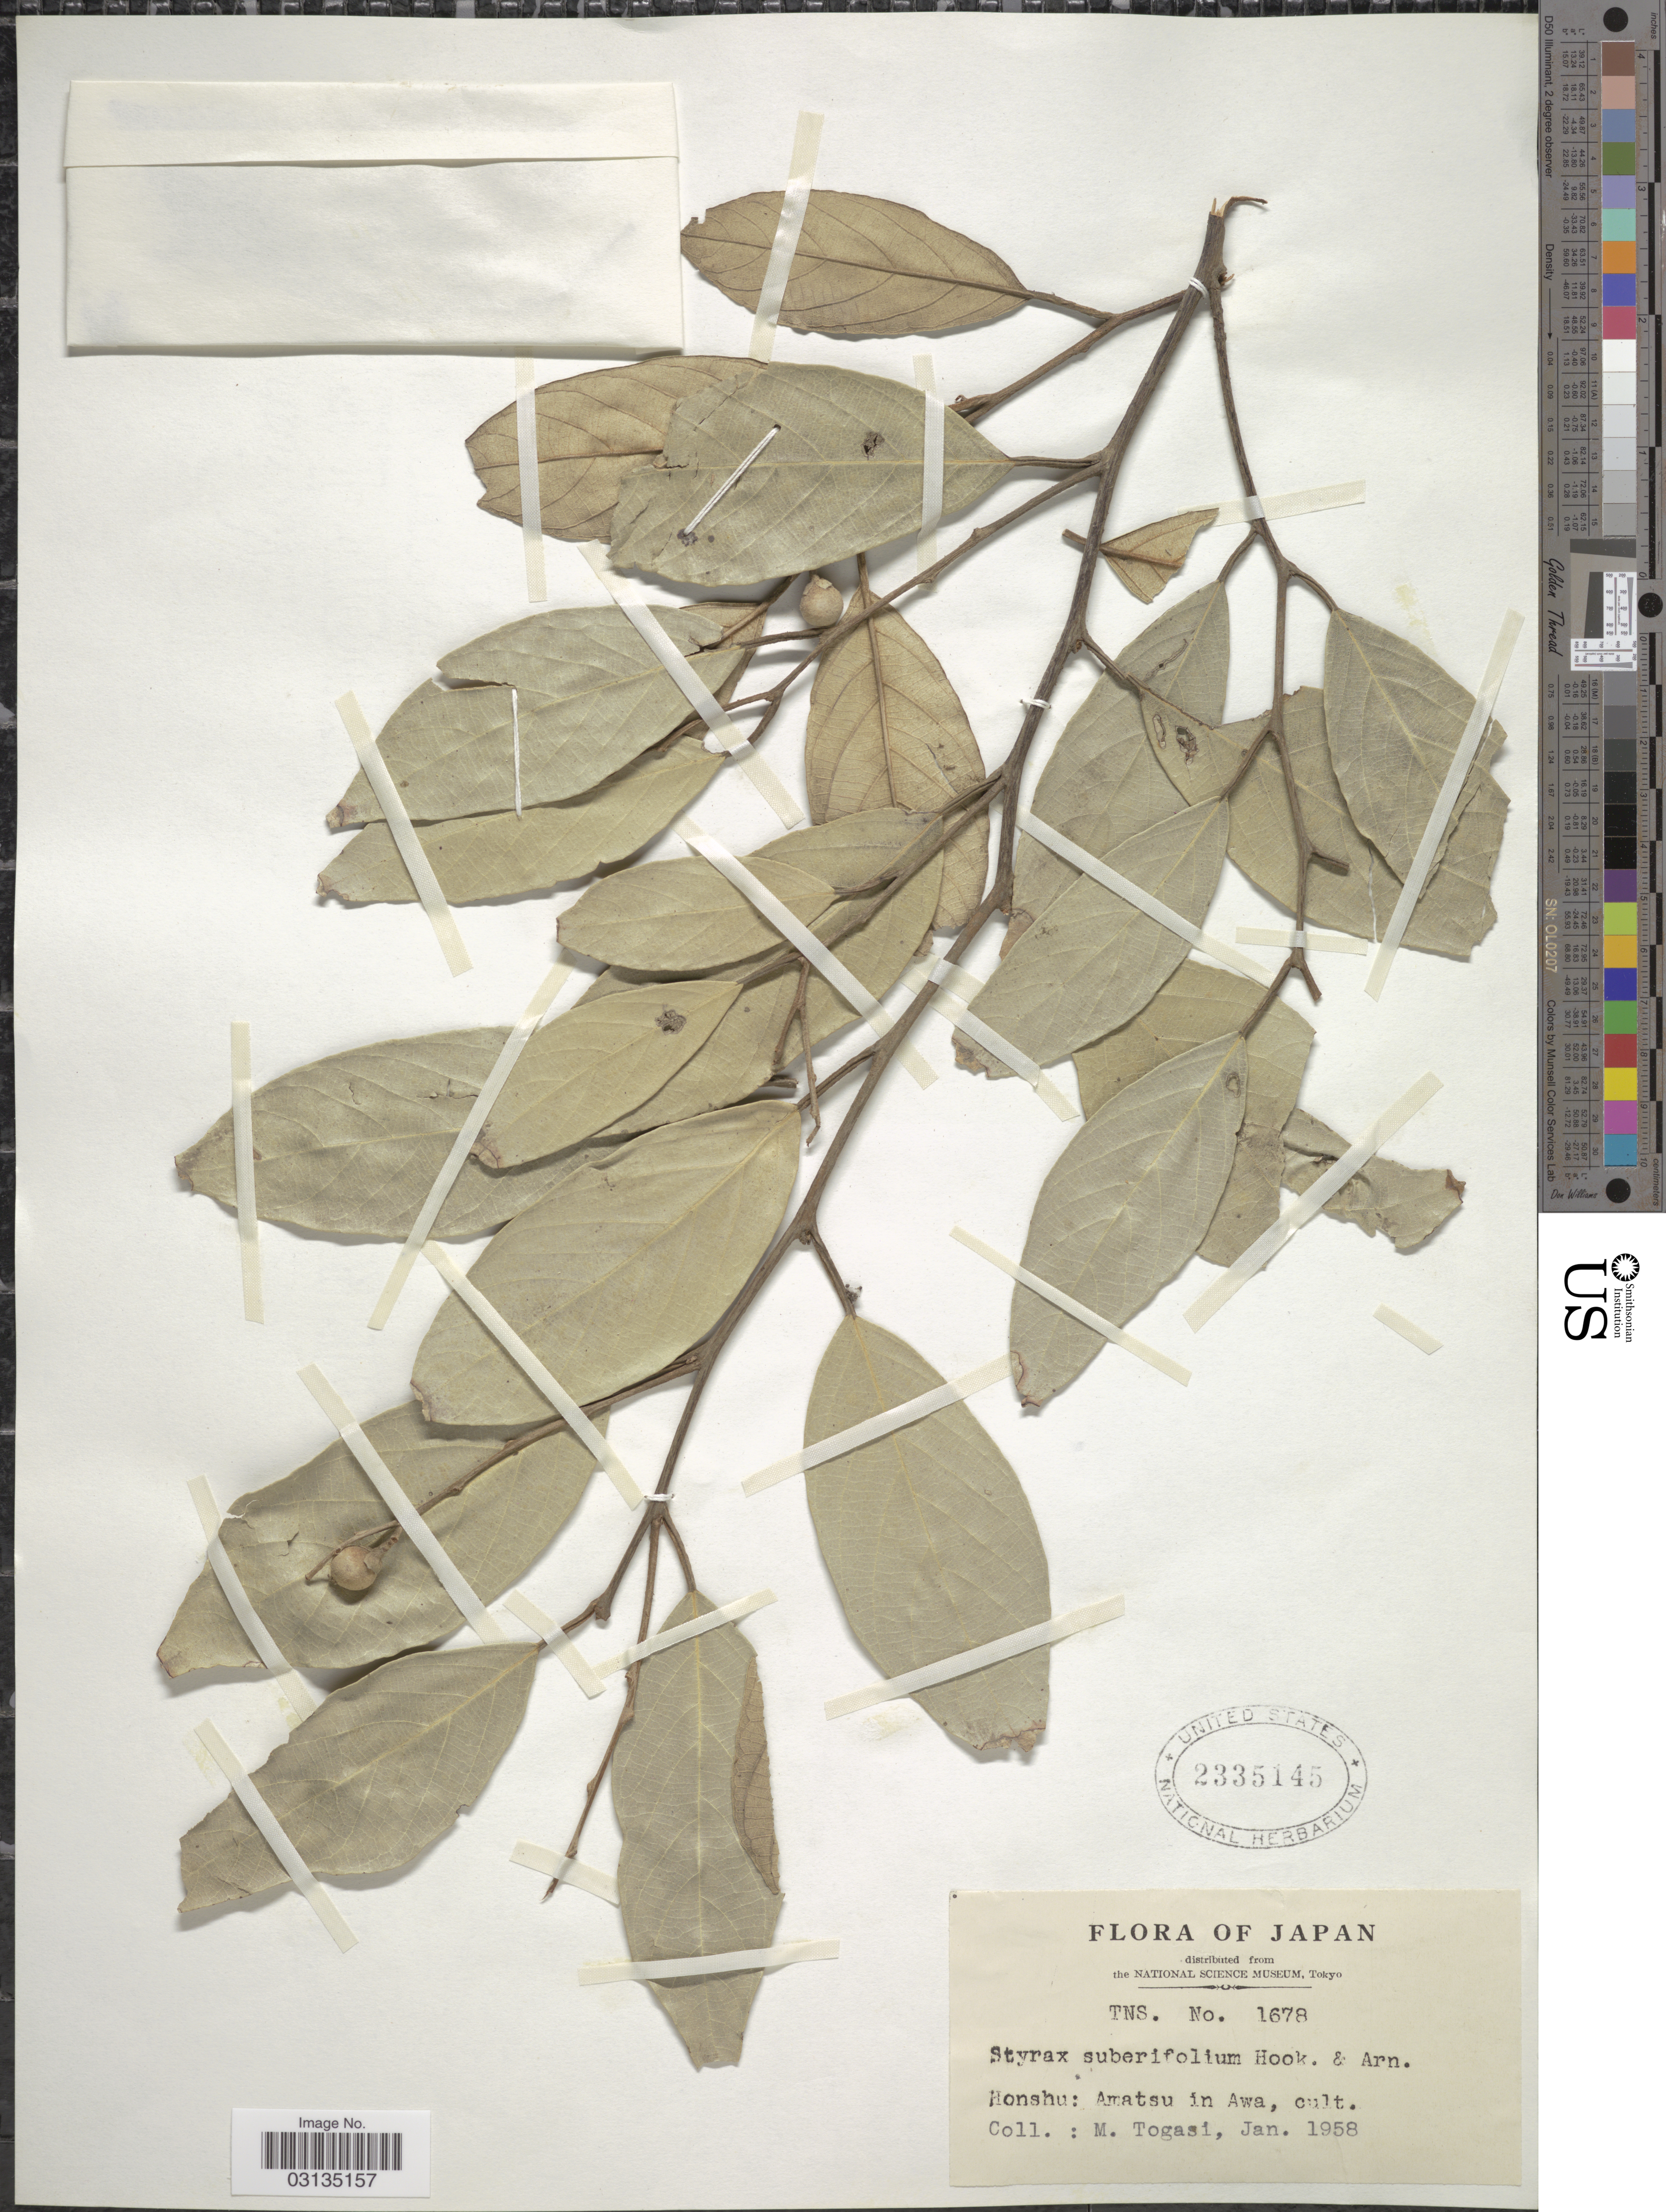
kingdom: Plantae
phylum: Tracheophyta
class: Magnoliopsida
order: Ericales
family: Styracaceae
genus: Styrax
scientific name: Styrax suberifolius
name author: Hook. & Arn.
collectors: M. Togasi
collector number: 1678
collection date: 1958-01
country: Japan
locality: Japan, Honshu: Amatsu in Awa.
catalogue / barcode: US 2335145